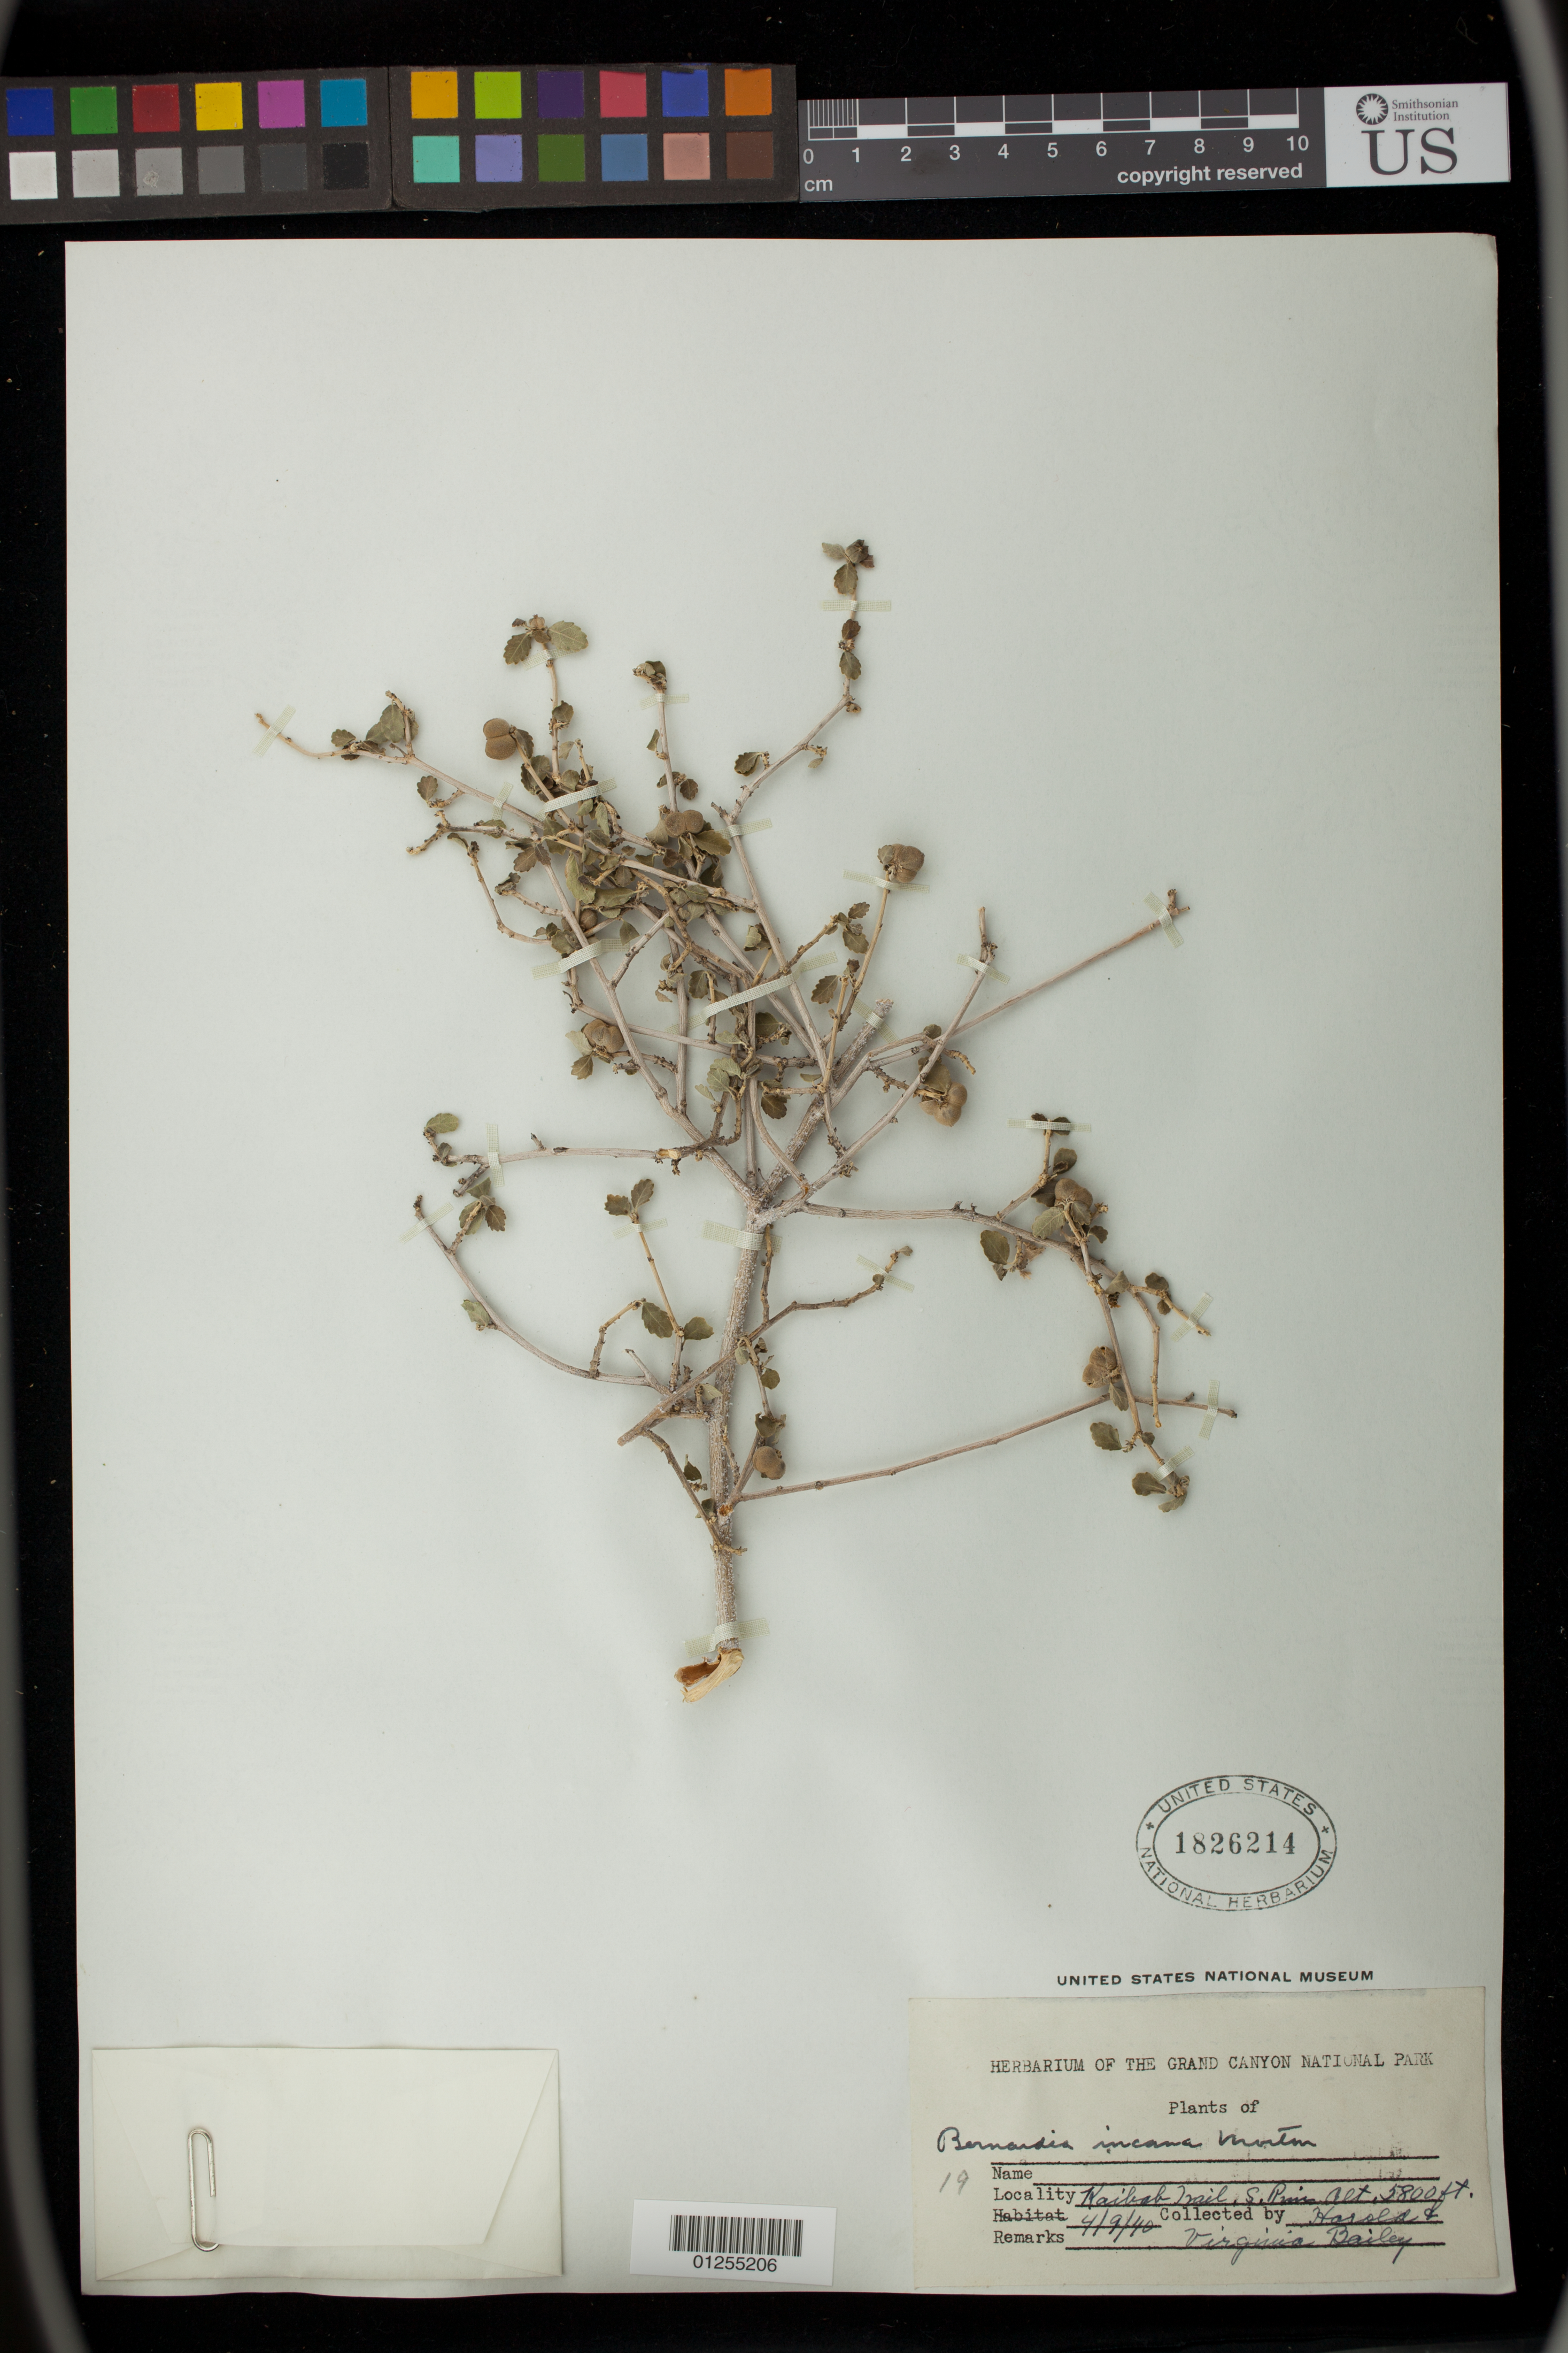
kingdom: Plantae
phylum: Tracheophyta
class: Magnoliopsida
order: Malpighiales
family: Euphorbiaceae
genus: Bernardia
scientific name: Bernardia incana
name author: C.V. Morton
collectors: H. Bailey & V. L. Bailey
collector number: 19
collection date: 1940-04-09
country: United States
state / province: Arizona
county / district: Coconino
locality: Kaibab Trail, S. Rim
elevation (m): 1768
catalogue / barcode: US 1826214